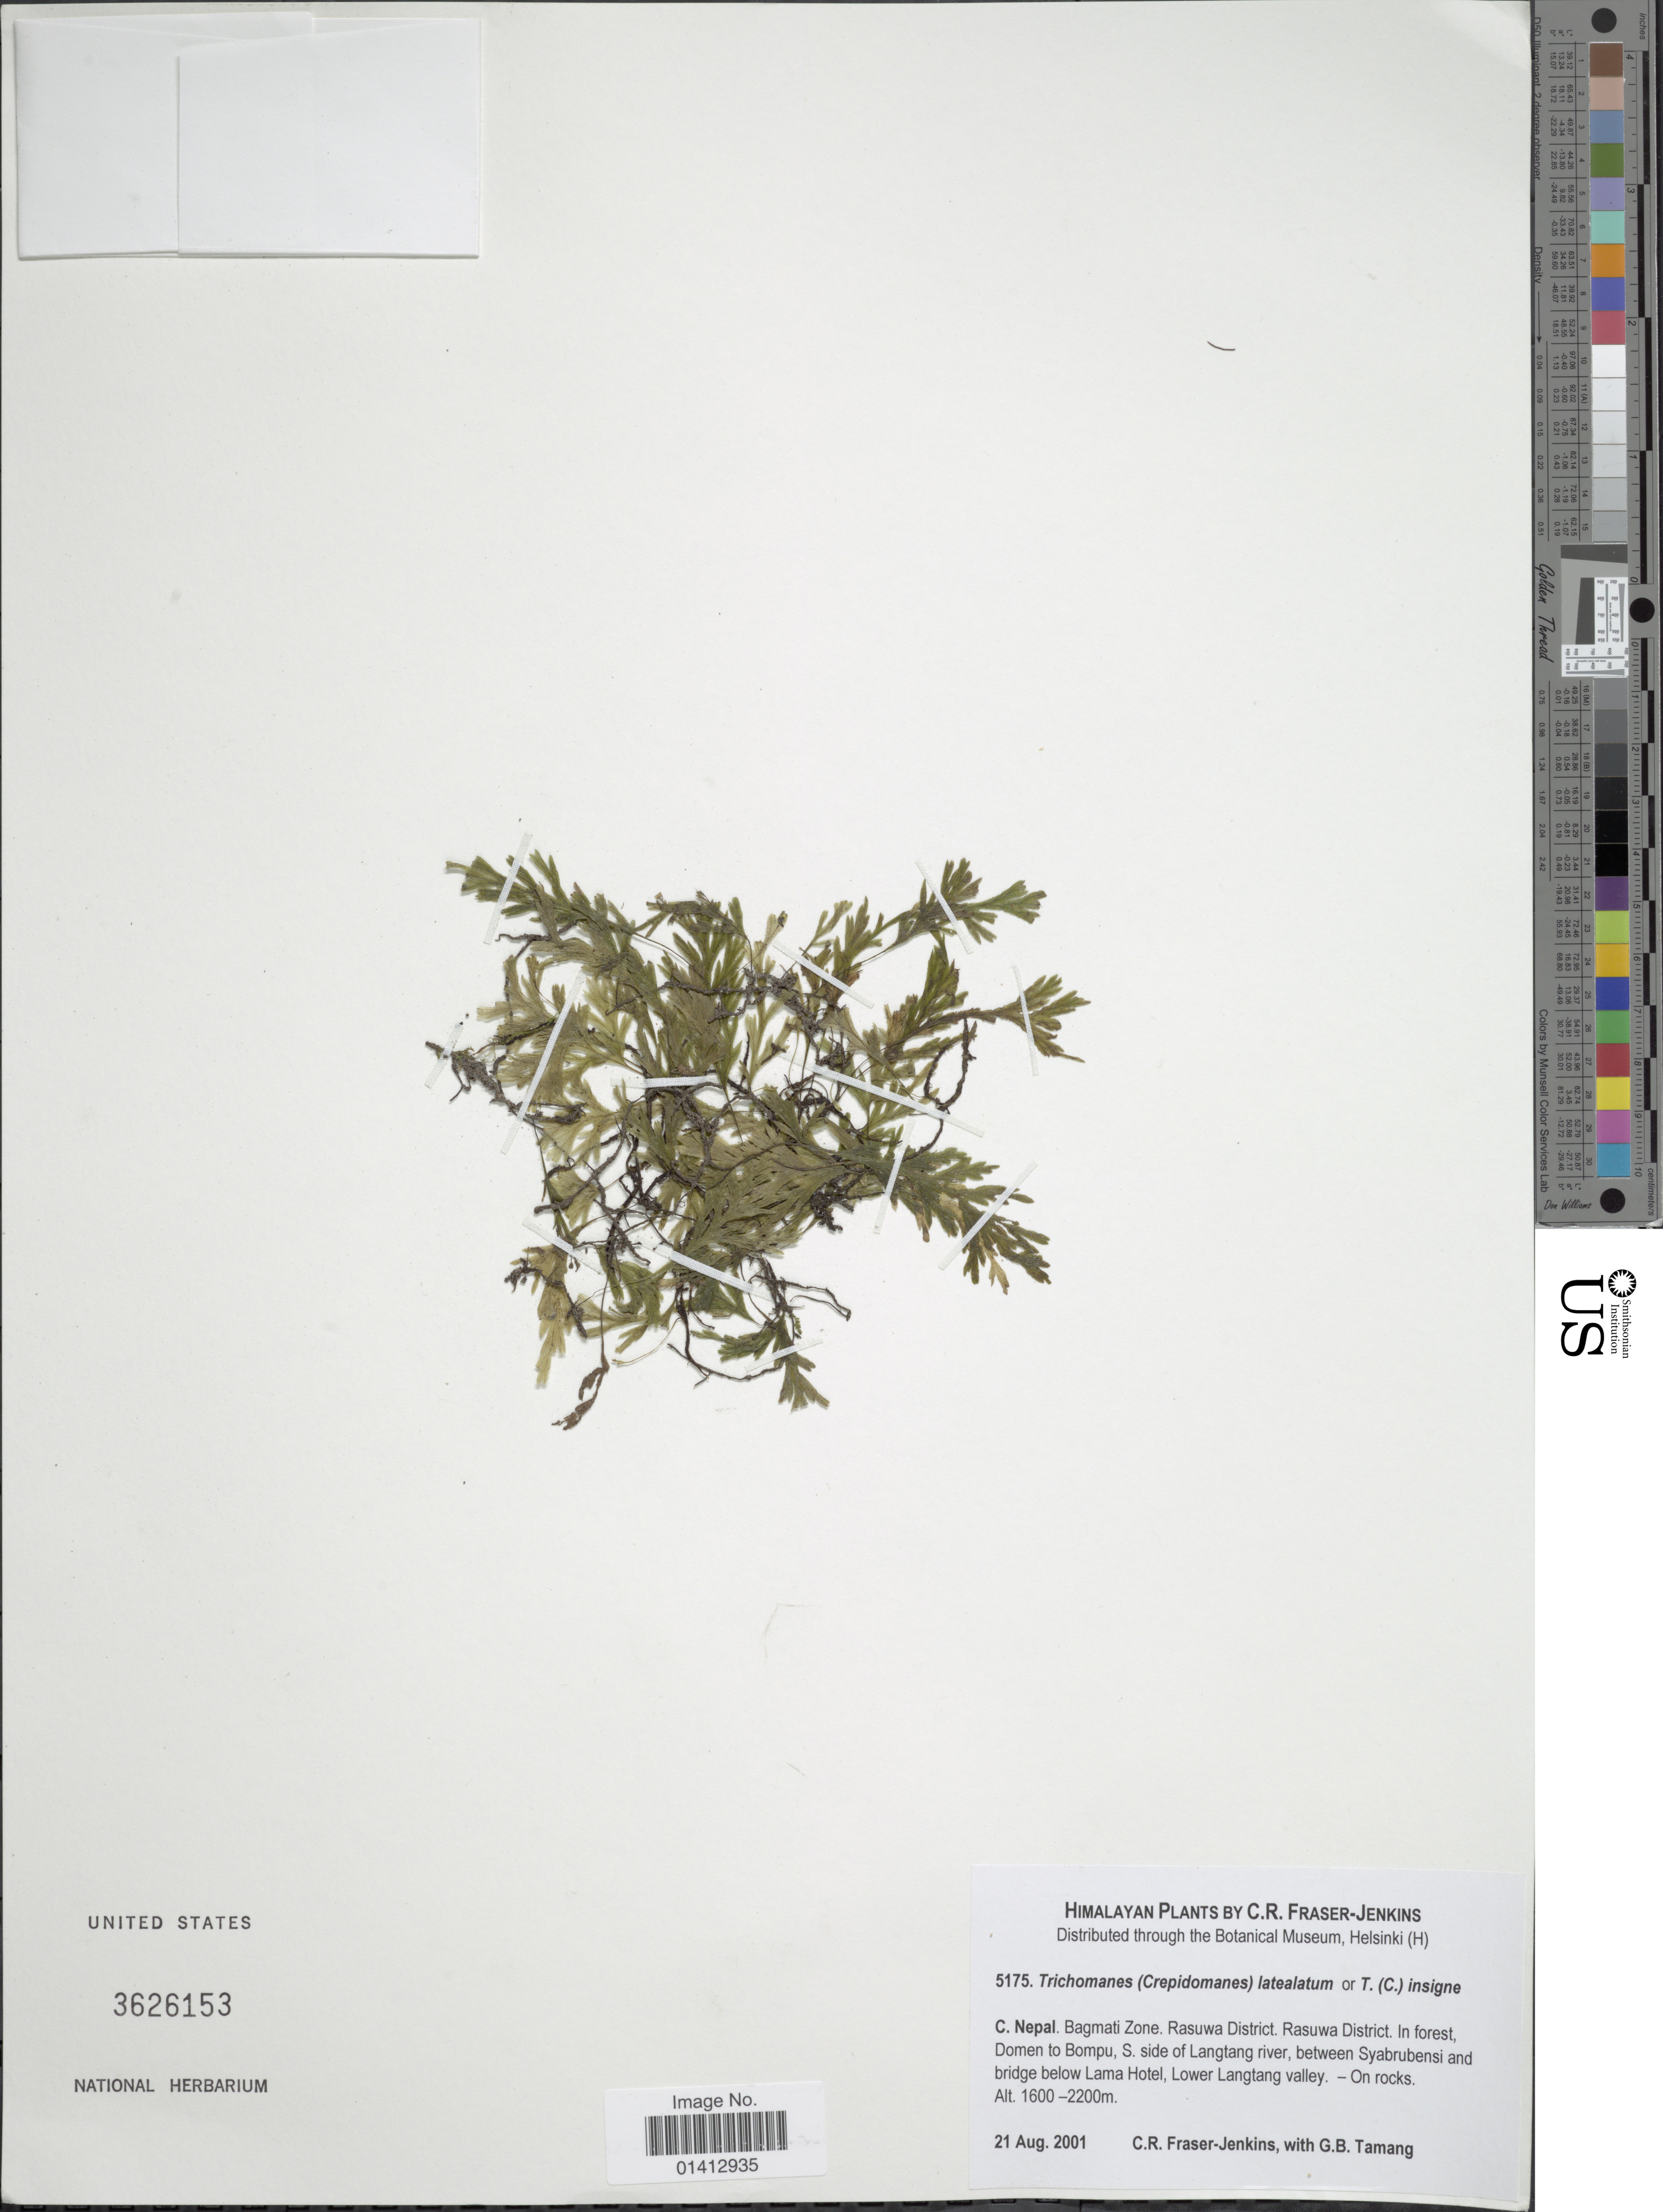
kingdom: Plantae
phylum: Tracheophyta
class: Polypodiopsida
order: Hymenophyllales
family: Hymenophyllaceae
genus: Crepidomanes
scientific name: Crepidomanes sp.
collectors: C. R. Fraser-Jenkins & G. Tamang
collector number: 5175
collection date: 2001-08-21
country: Nepal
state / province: Bagmati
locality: C nepal. Bagmati Zone. Rasuwa District. Rasuwa District. In forest Domen to bompu, S side of Langtang river, between Syabrubensi and bridge below Lama Hotel, Lower Langtang valley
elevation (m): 1600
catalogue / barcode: US 3626153